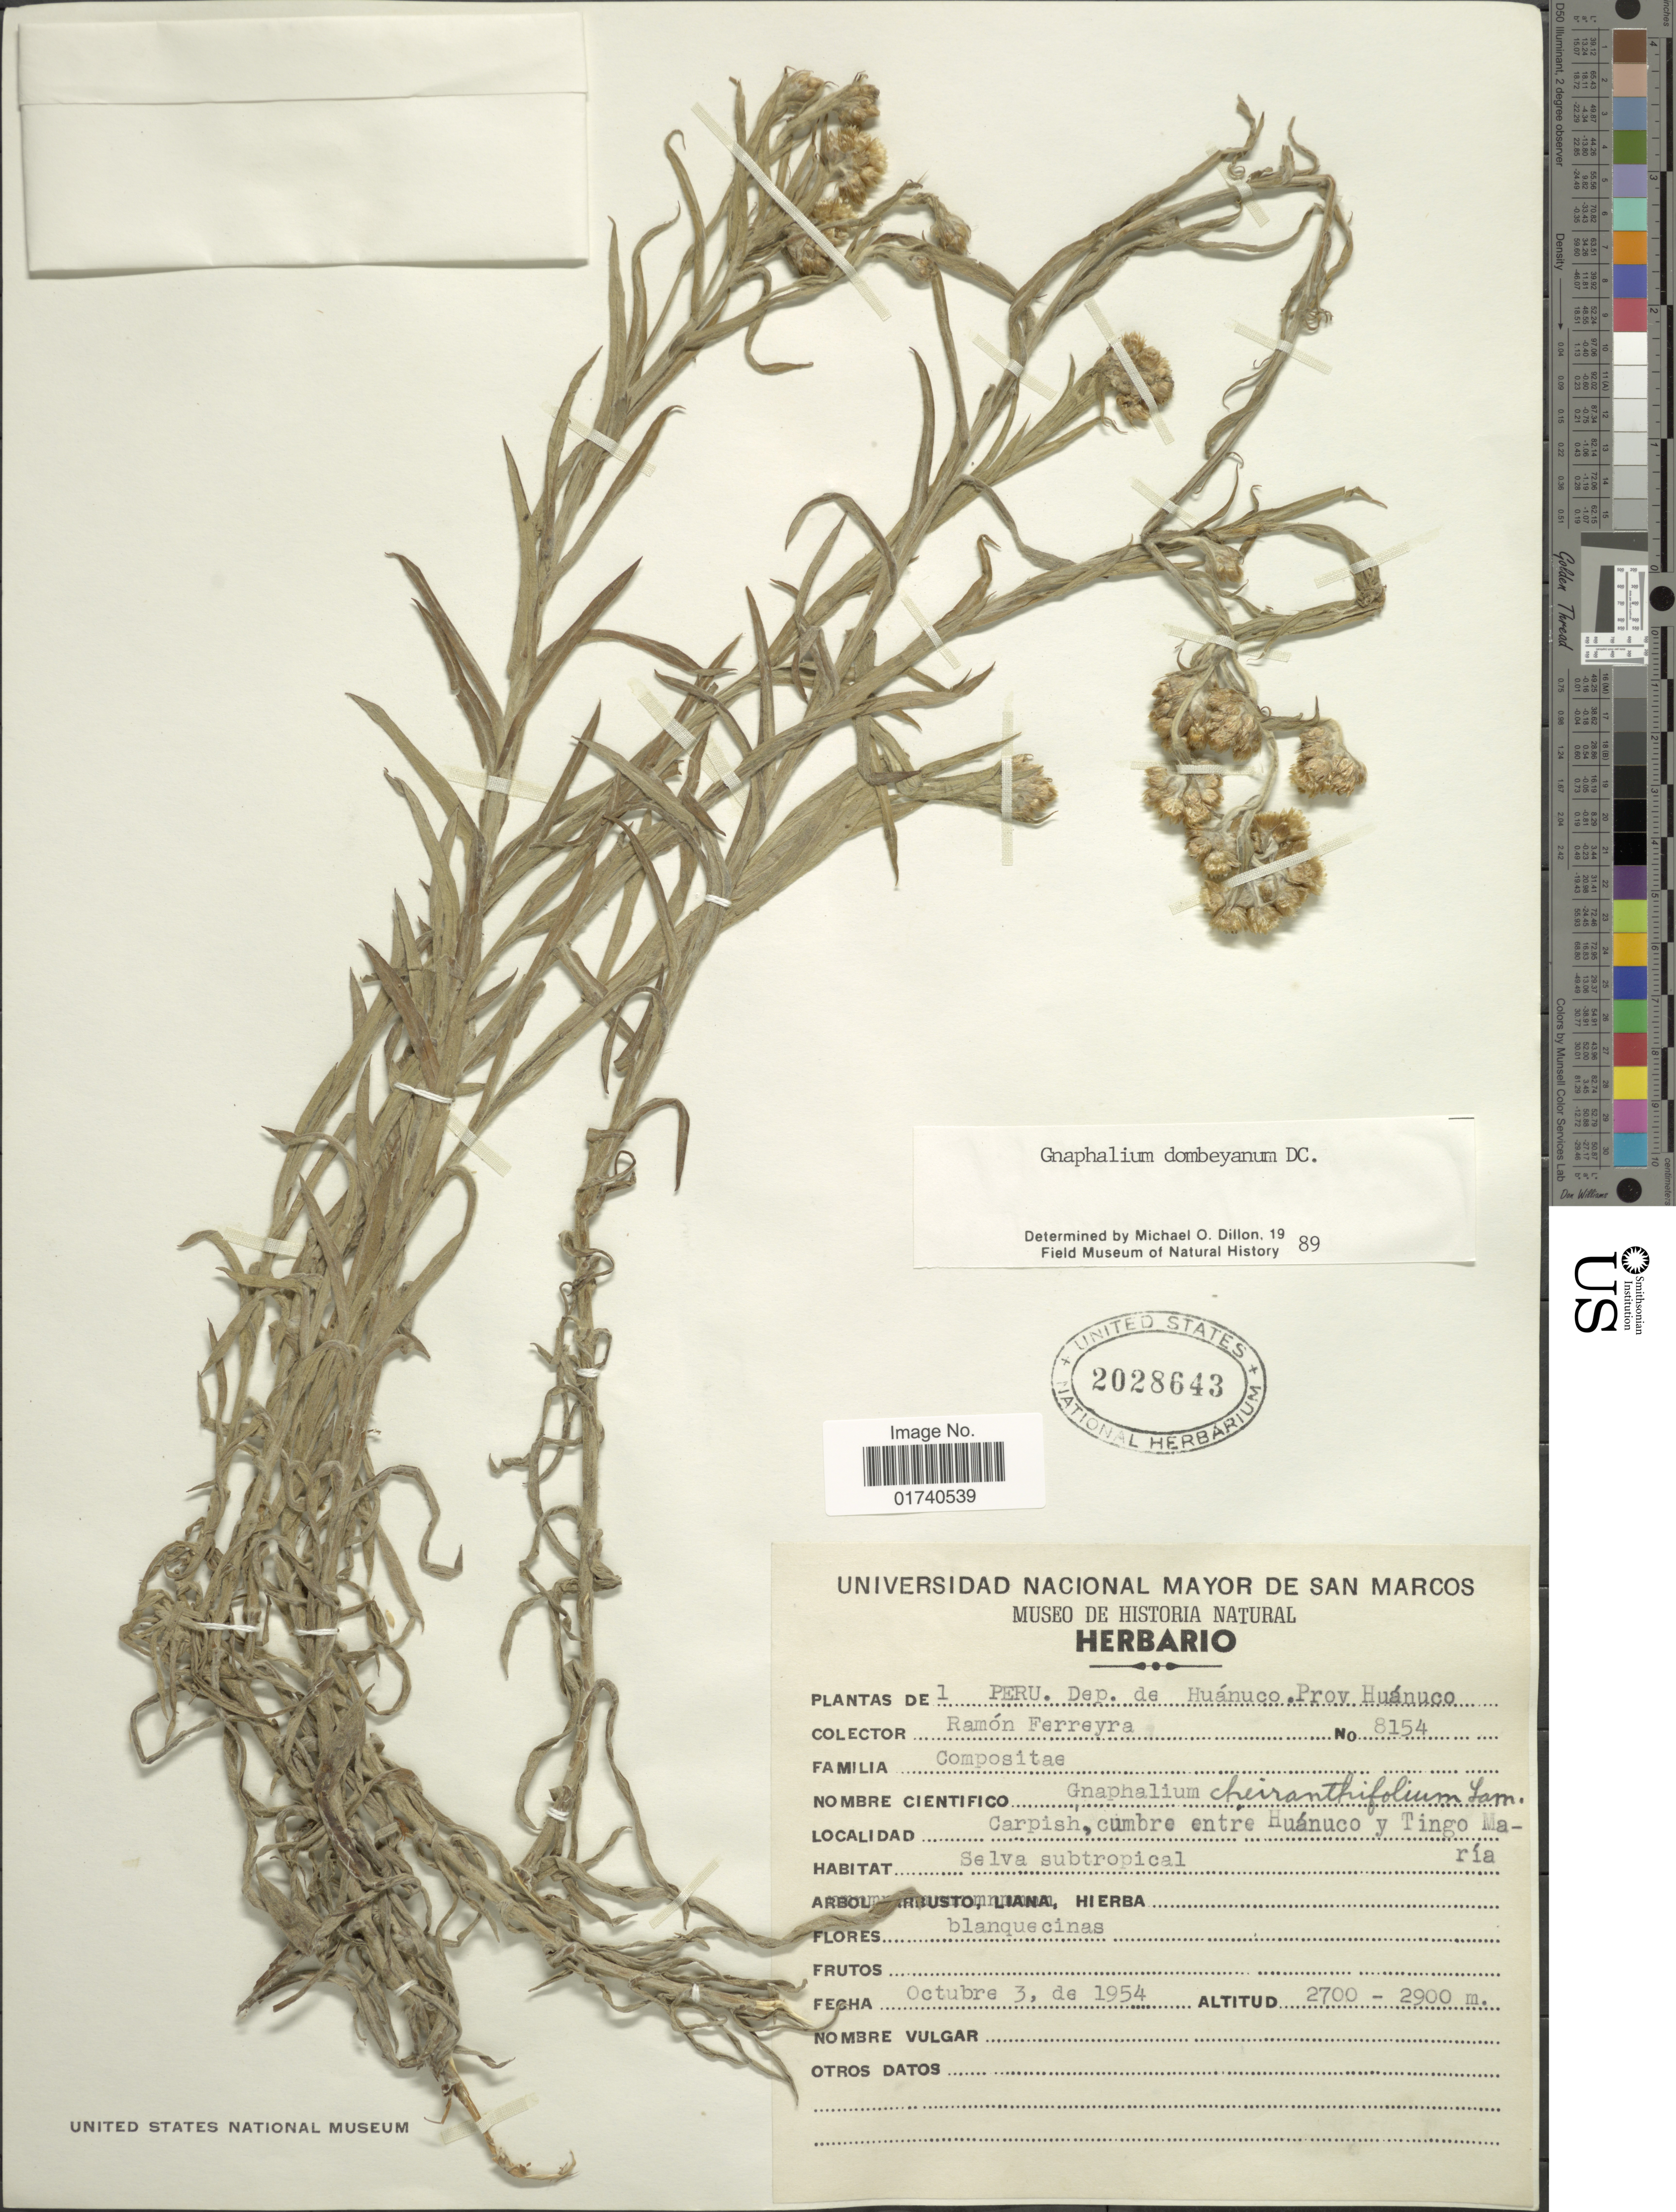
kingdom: Plantae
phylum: Tracheophyta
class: Magnoliopsida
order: Asterales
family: Asteraceae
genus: Pseudognaphalium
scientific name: Pseudognaphalium dombeyanum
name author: (DC.) Anderb.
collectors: R. A. Ferreyra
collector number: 8154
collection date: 1954-10-03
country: Peru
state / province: Huánuco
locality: Dep. de Huanuco. Prov. Huanuco. Carpish, cumbre entre Huanuco y Tingo Maria.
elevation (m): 2700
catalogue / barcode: US 2028643